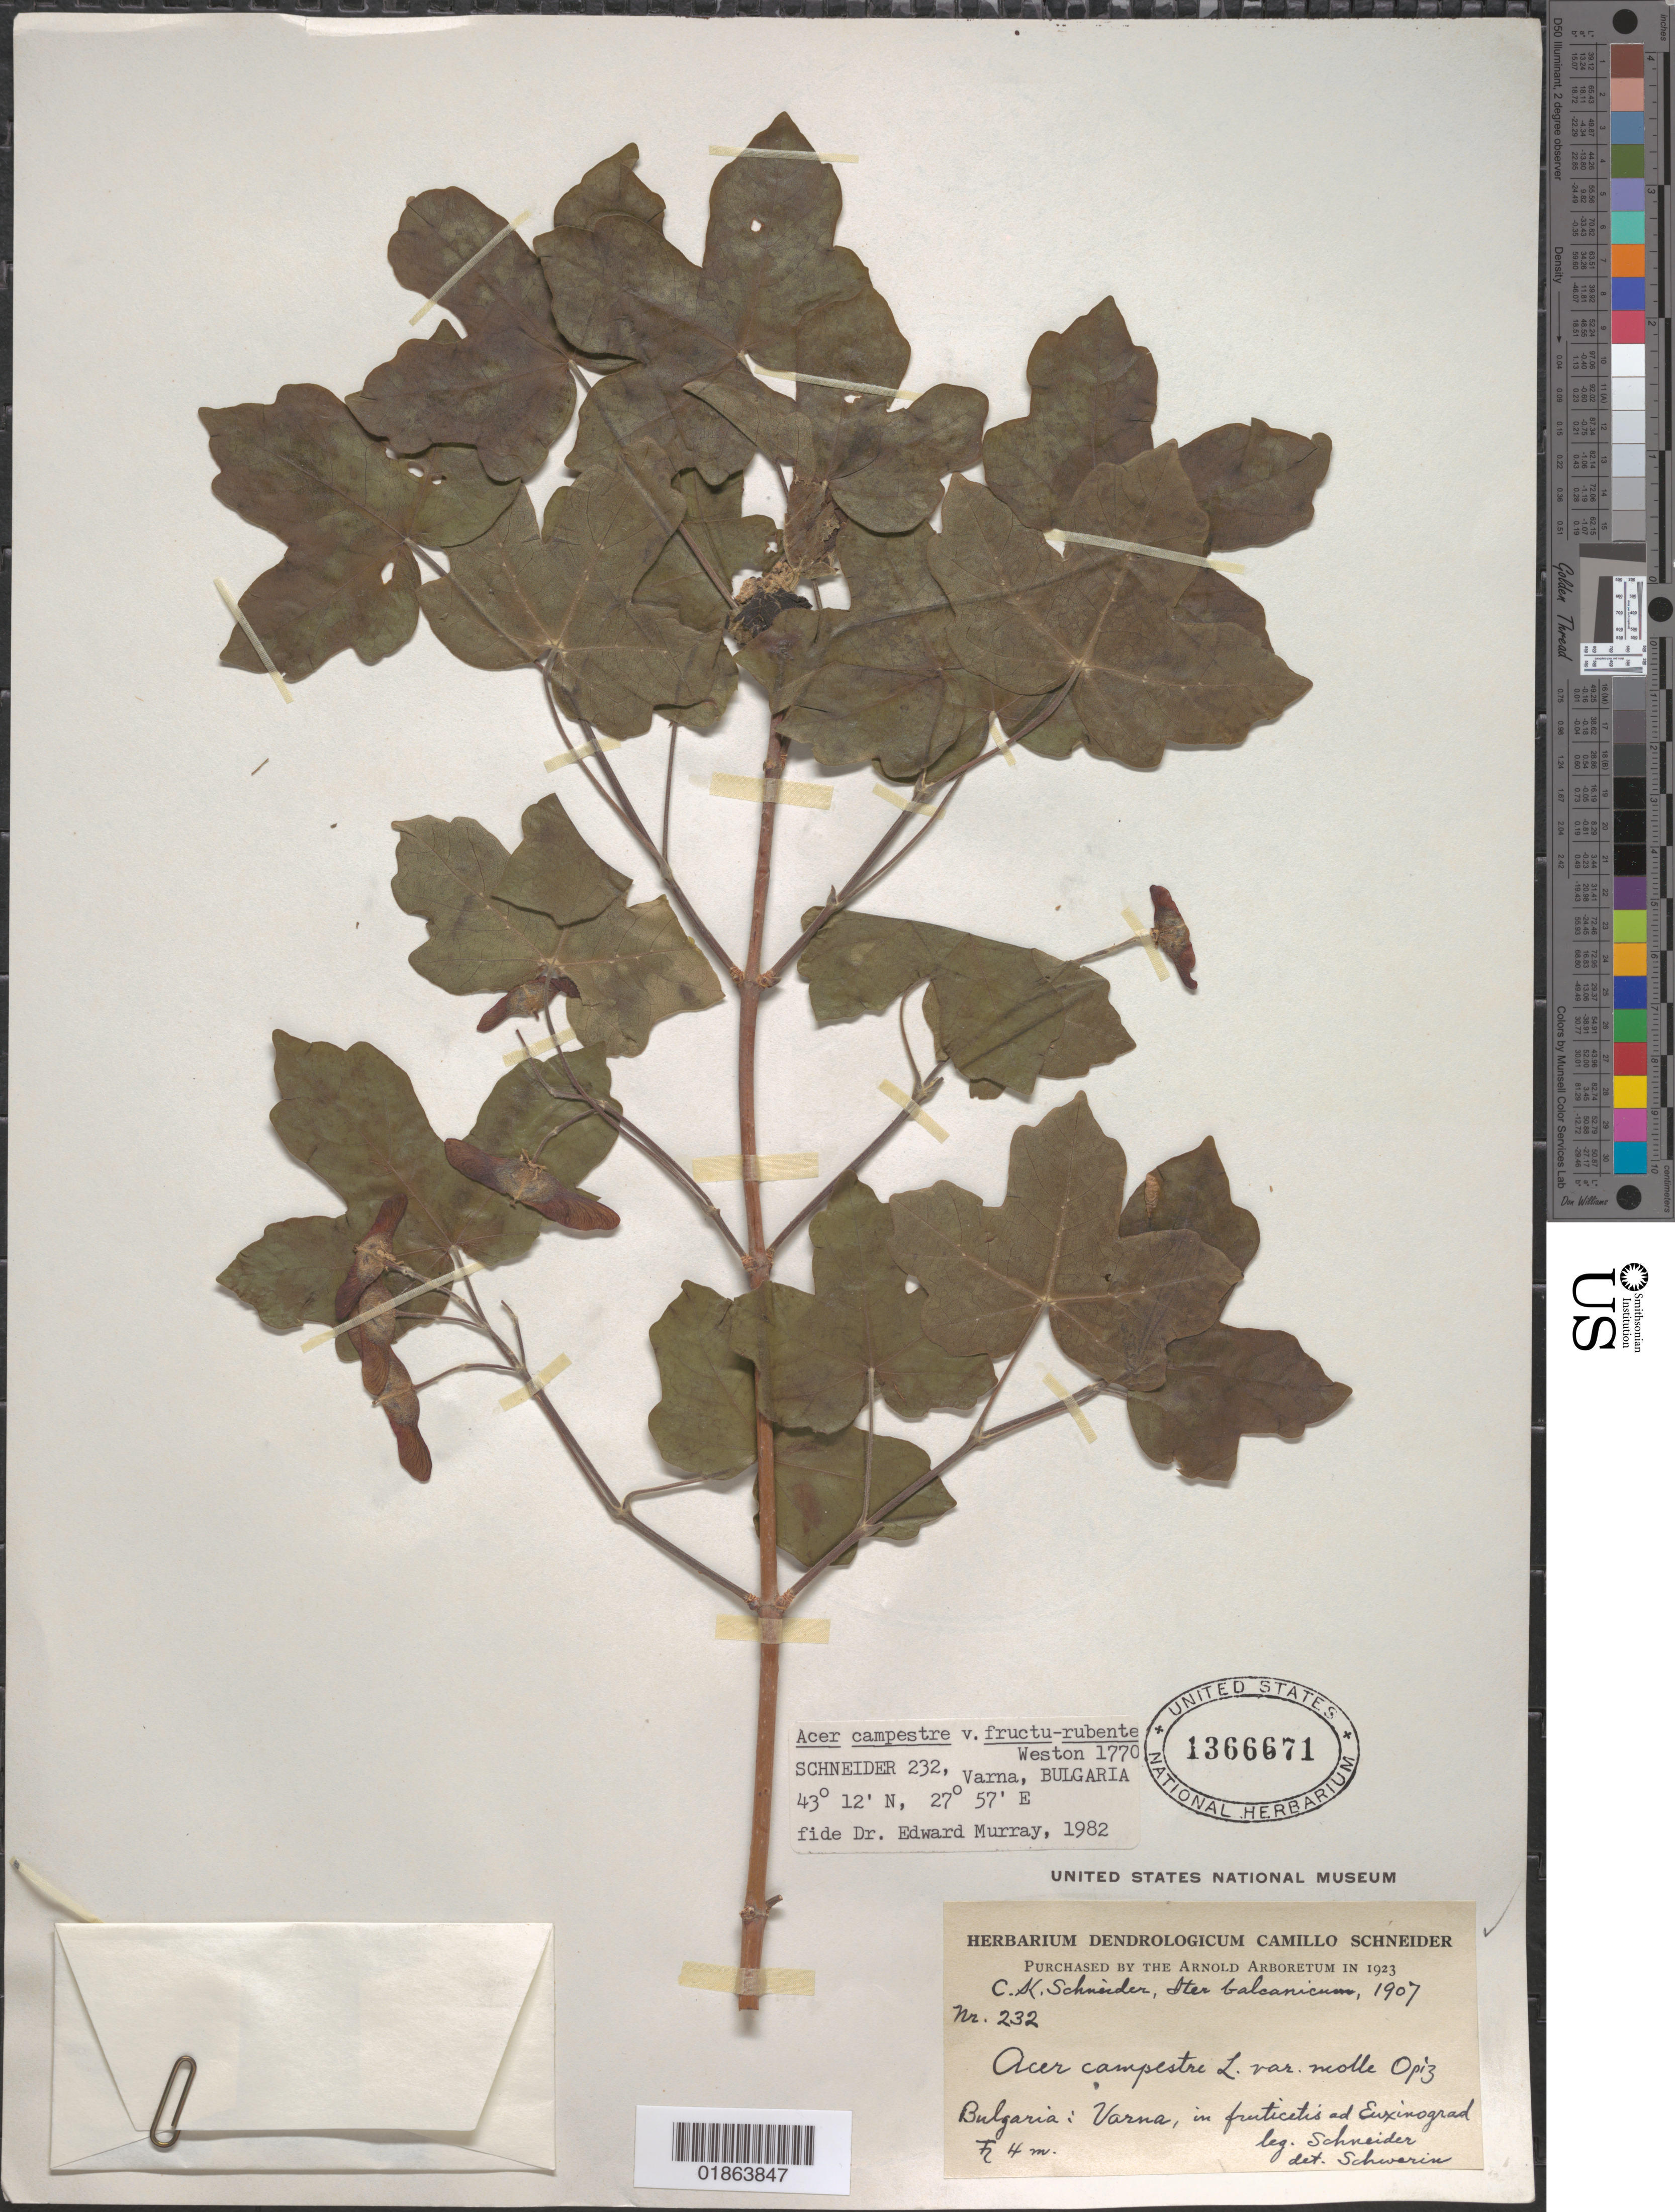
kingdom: Plantae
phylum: Tracheophyta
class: Magnoliopsida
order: Sapindales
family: Sapindaceae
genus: Acer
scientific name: Acer campestre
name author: L.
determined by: Murray, Edward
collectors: C. K. Schneider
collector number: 232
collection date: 1907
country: Bulgaria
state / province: Varna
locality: Varna, in fruticetis ad Euxinograd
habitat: In fruticetis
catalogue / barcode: US 1366671